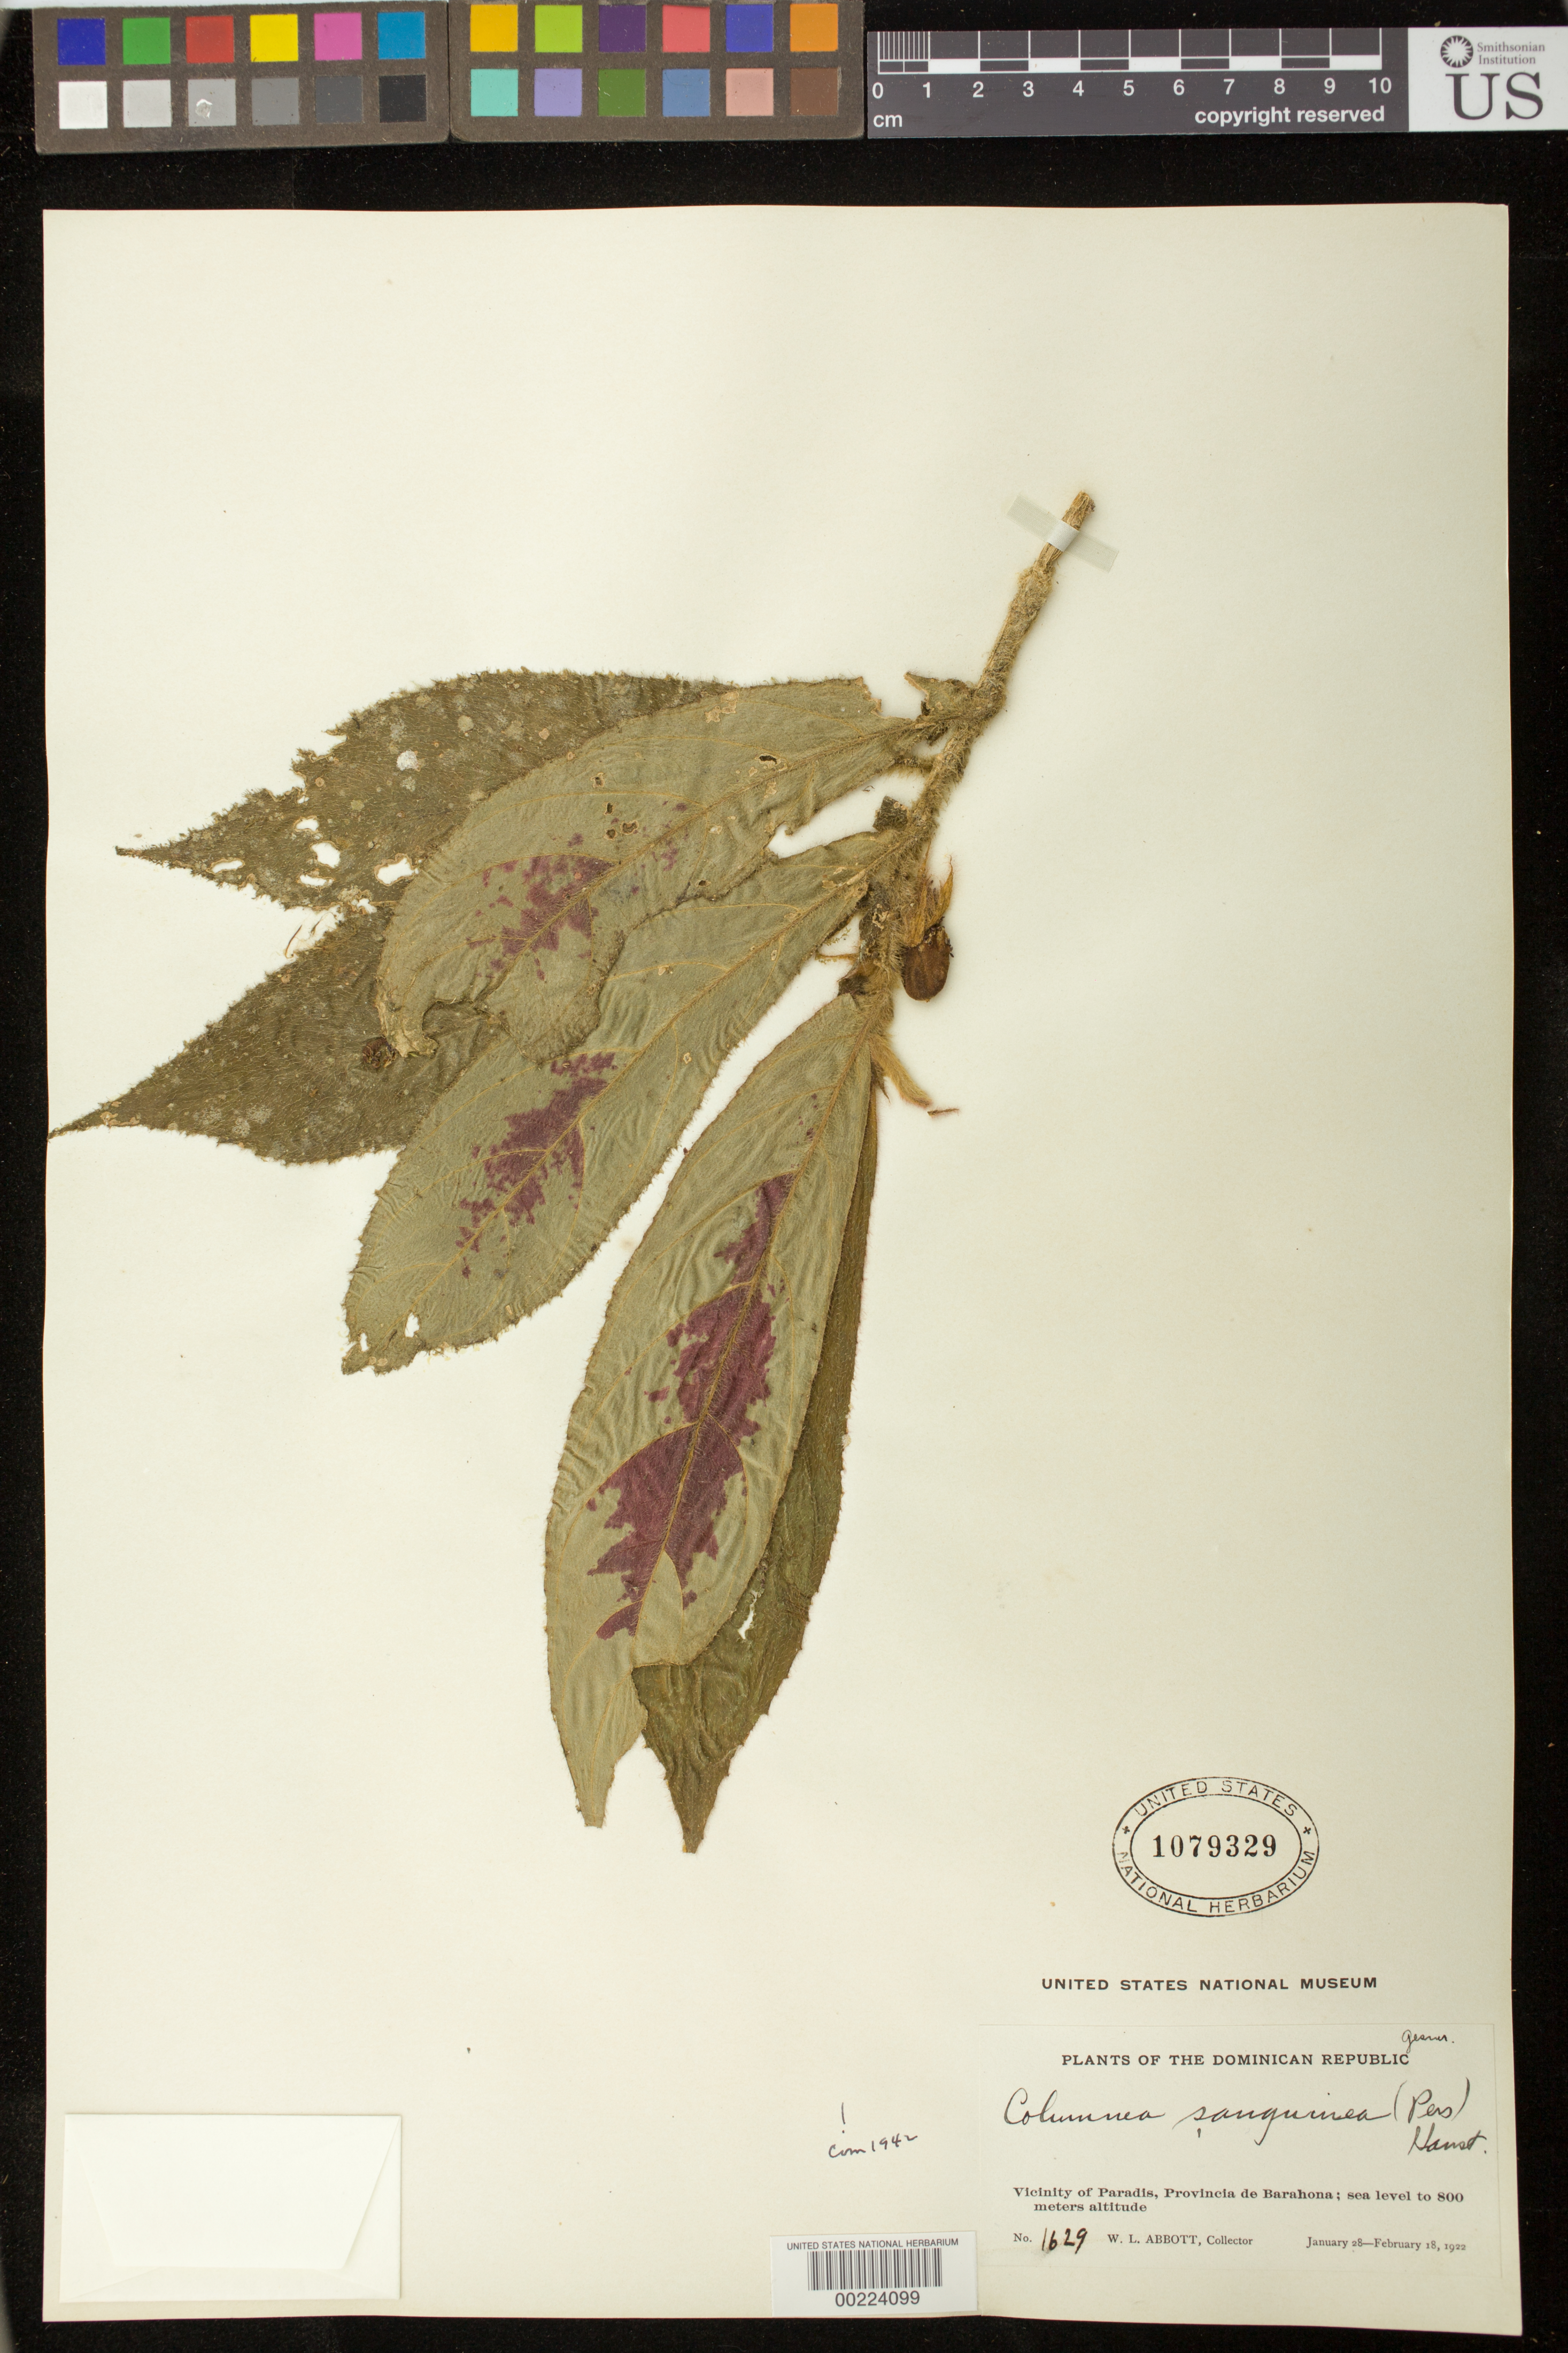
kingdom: Plantae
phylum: Tracheophyta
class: Magnoliopsida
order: Lamiales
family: Gesneriaceae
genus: Columnea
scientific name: Columnea sanguinea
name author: (Pers.) Hanst.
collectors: W. L. Abbott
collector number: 1629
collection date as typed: Jan-Feb 1922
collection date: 1922-01/1922-02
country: Dominican Republic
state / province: Barahona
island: Hispaniola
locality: Vicinity of Paradis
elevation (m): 0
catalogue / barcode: US 1079329